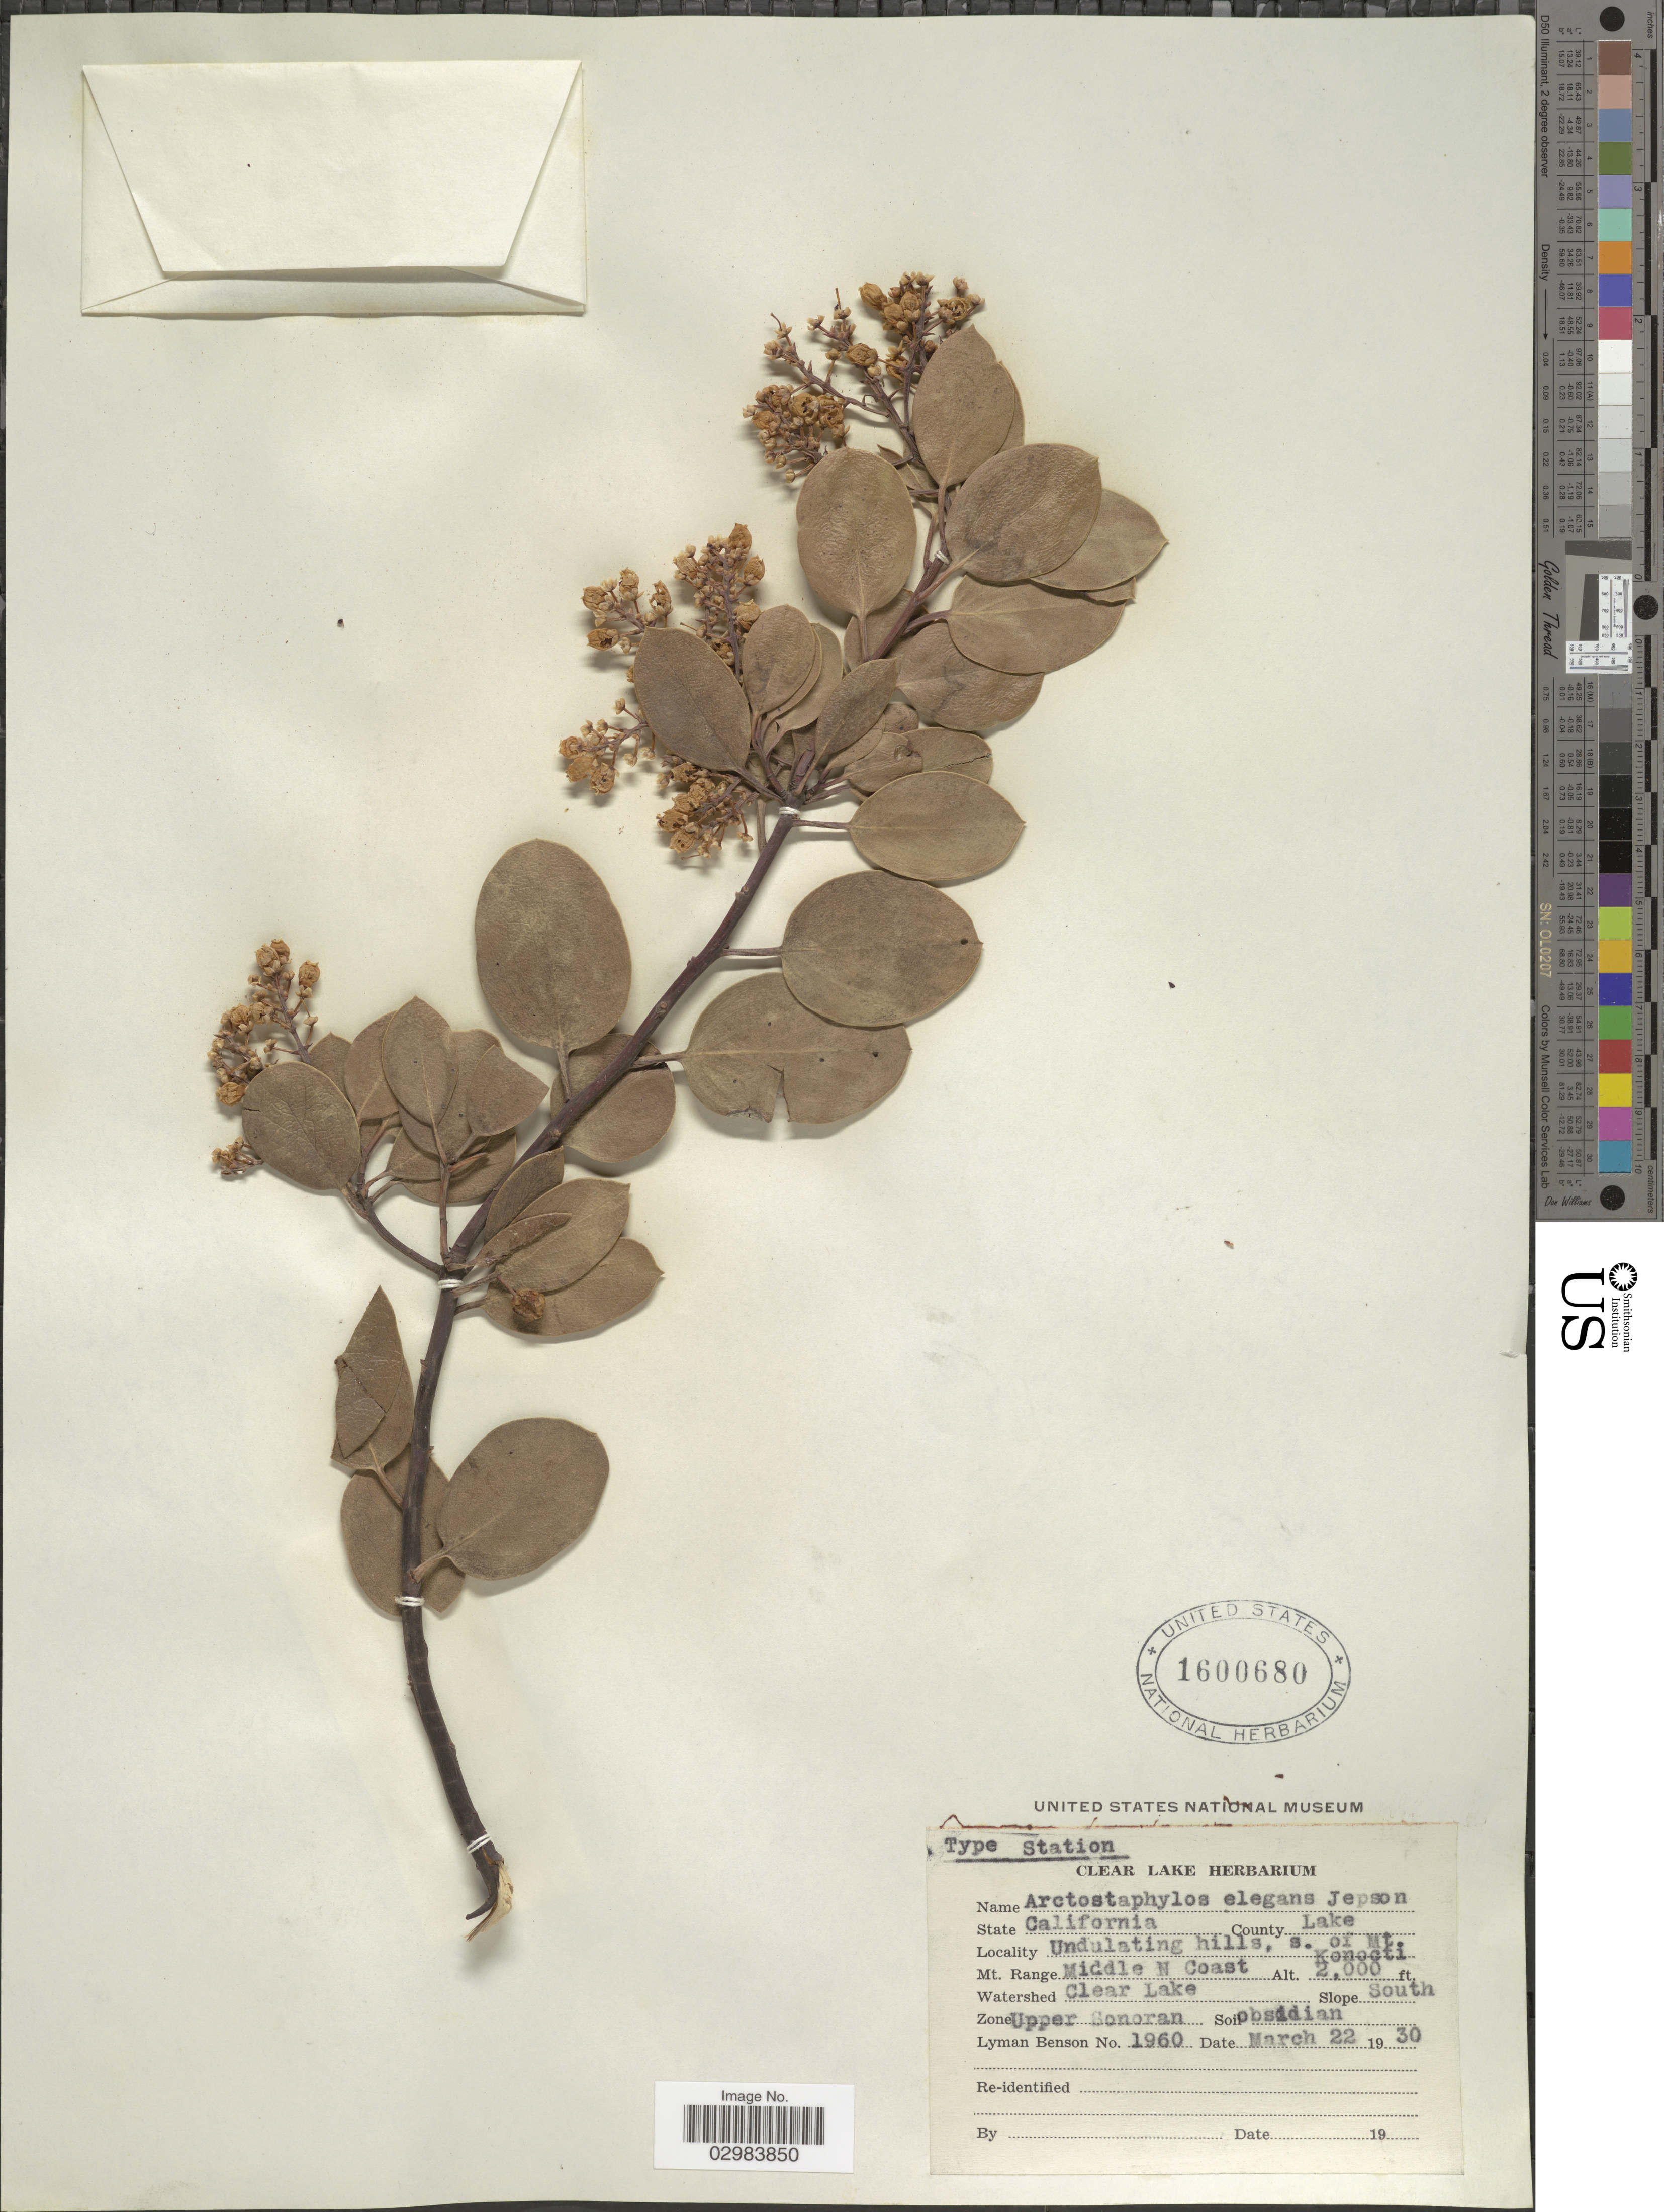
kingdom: Plantae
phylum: Tracheophyta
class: Magnoliopsida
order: Ericales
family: Ericaceae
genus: Arctostaphylos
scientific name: Arctostaphylos elegans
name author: Jeps.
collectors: L. D. Benson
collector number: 1960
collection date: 1930-03-22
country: United States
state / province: California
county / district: Lake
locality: County Lake, Undulating hills, s. of Mt. Konocti, Mt. Range Middle N Coast, Clear Lake, Upper Sonoran.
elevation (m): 610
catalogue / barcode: US 1600680